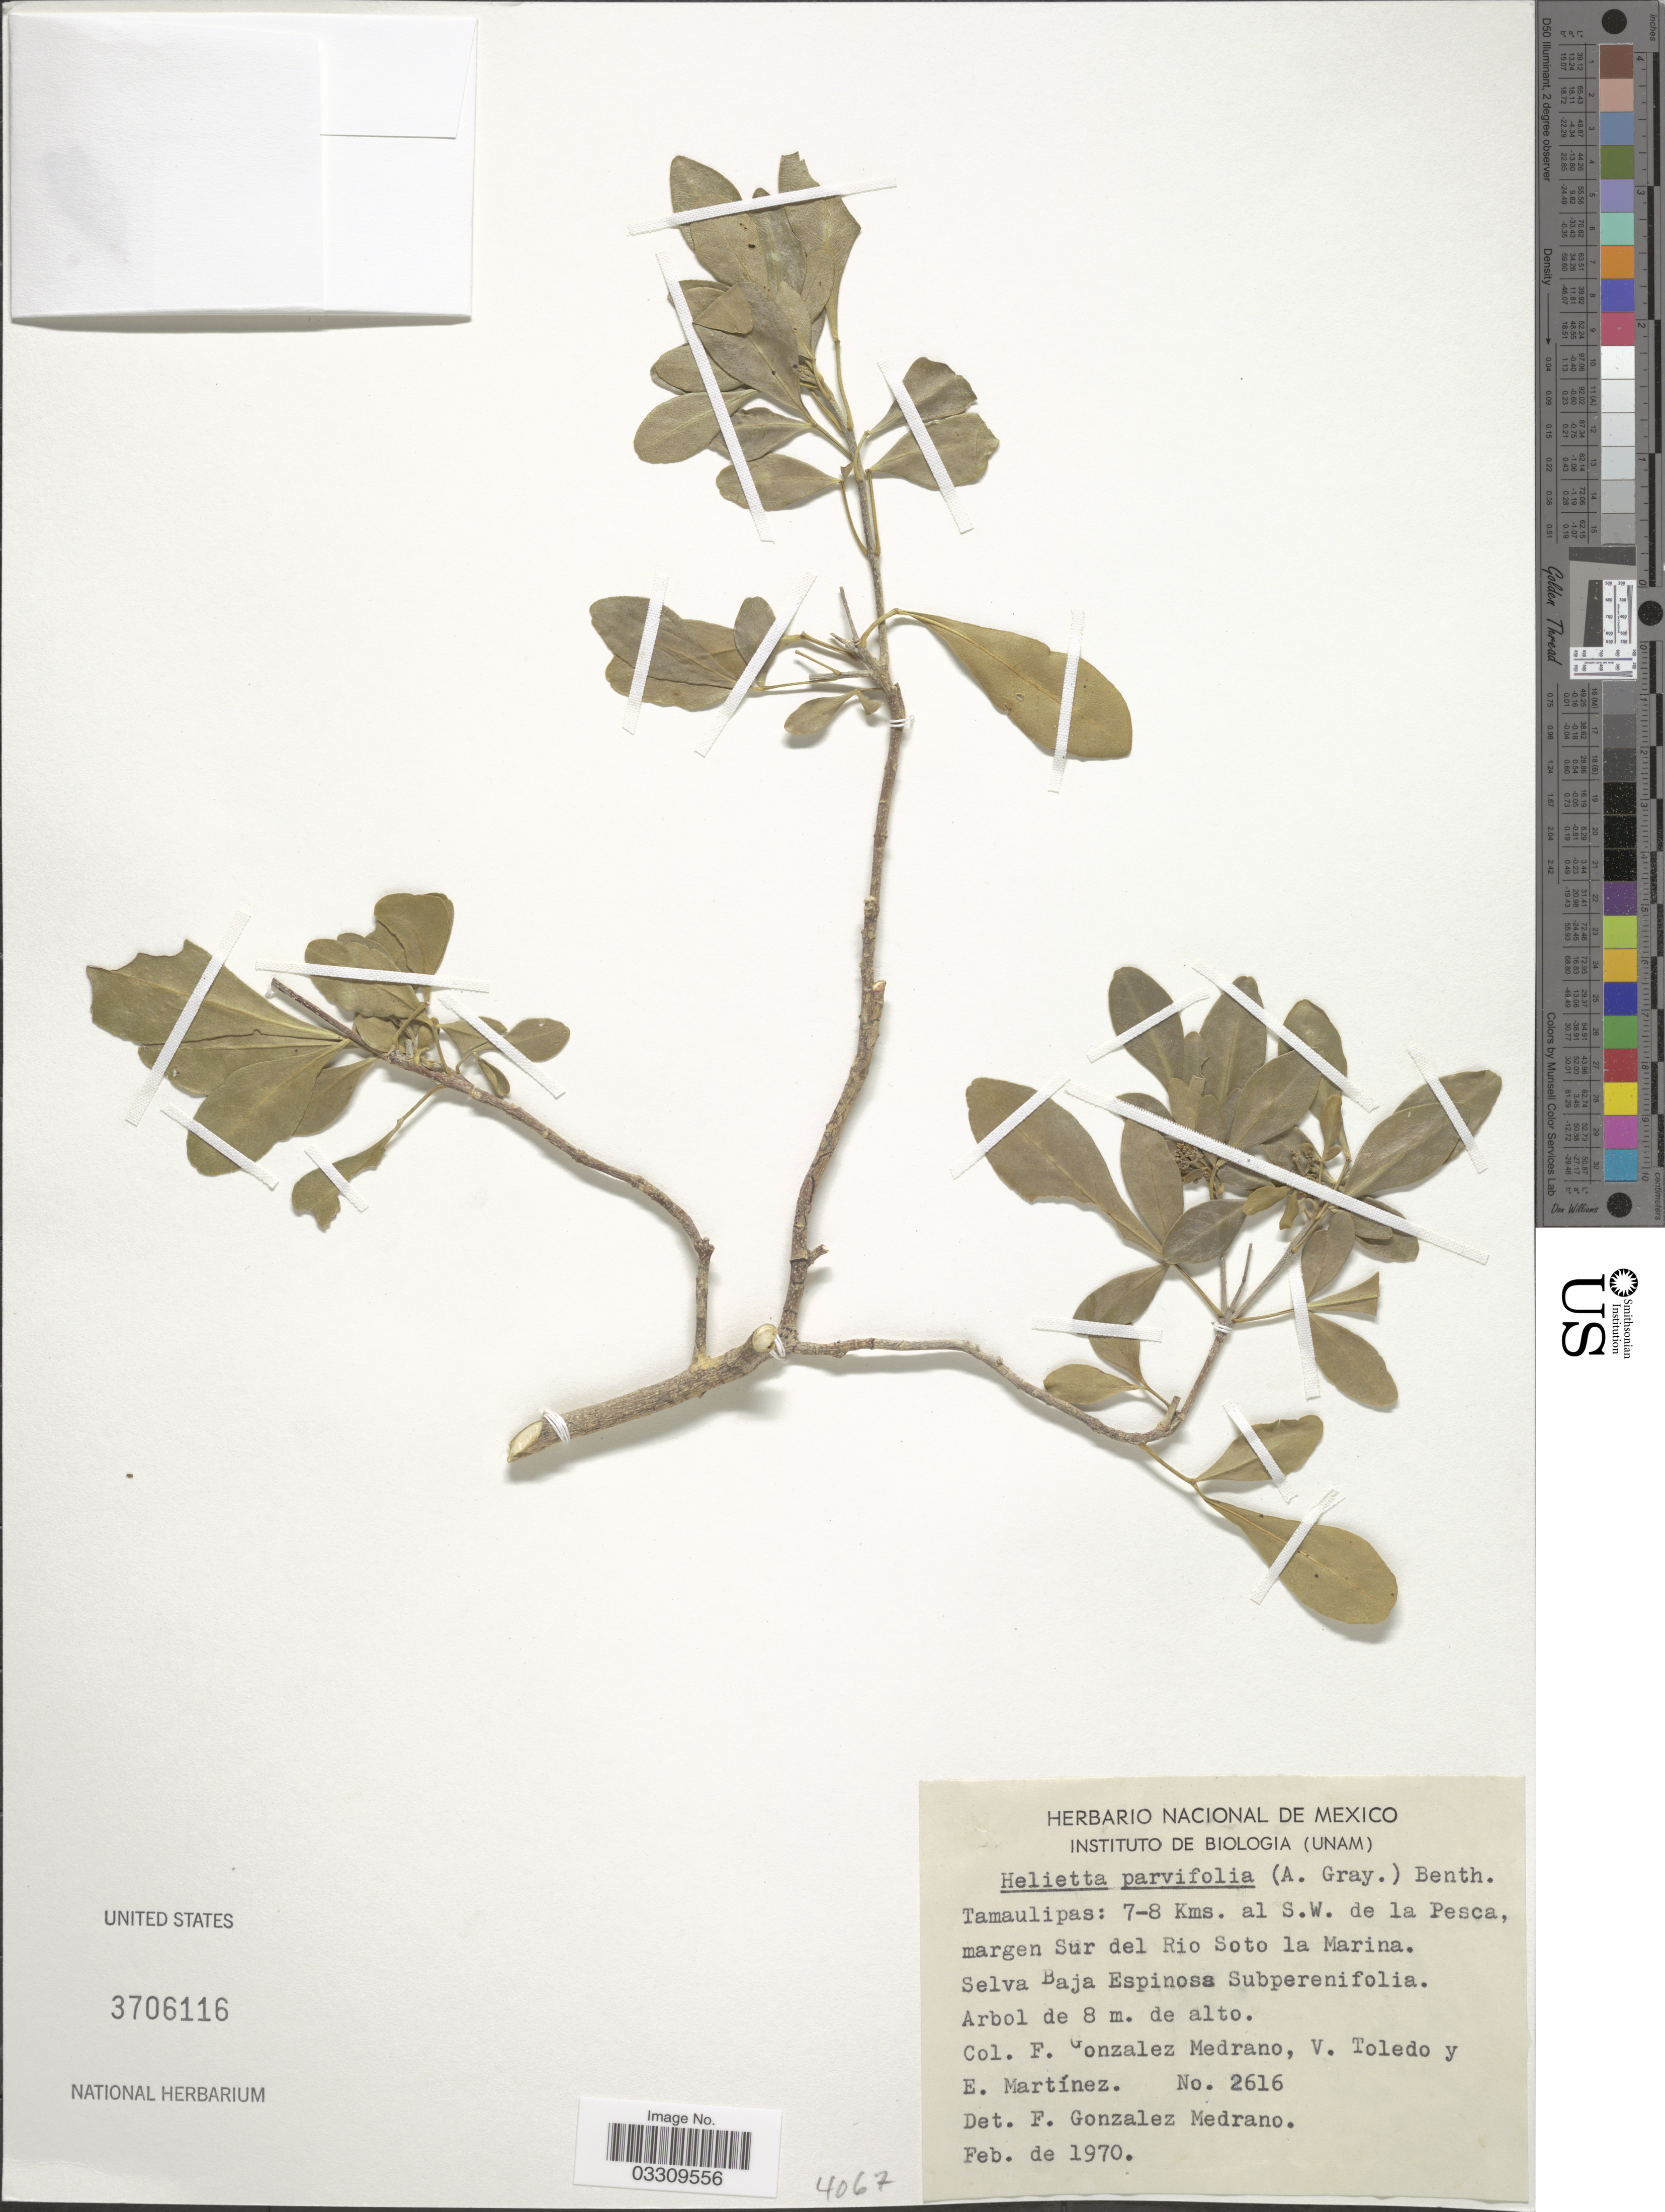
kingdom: Plantae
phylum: Tracheophyta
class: Magnoliopsida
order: Sapindales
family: Rutaceae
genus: Helietta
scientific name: Helietta parvifolia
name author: (A. Gray ex Hemsl.) Benth.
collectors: F. Medrano, V. M. Toledo & E. Martínez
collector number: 2616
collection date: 1970-02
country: Mexico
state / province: Tamaulipas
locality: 7-8 Kms. al S.W. de la Pesca, margen Sur del Rio Soto la Marina, Selva Baja Espinosa Subperenifolia.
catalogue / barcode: US 3706116